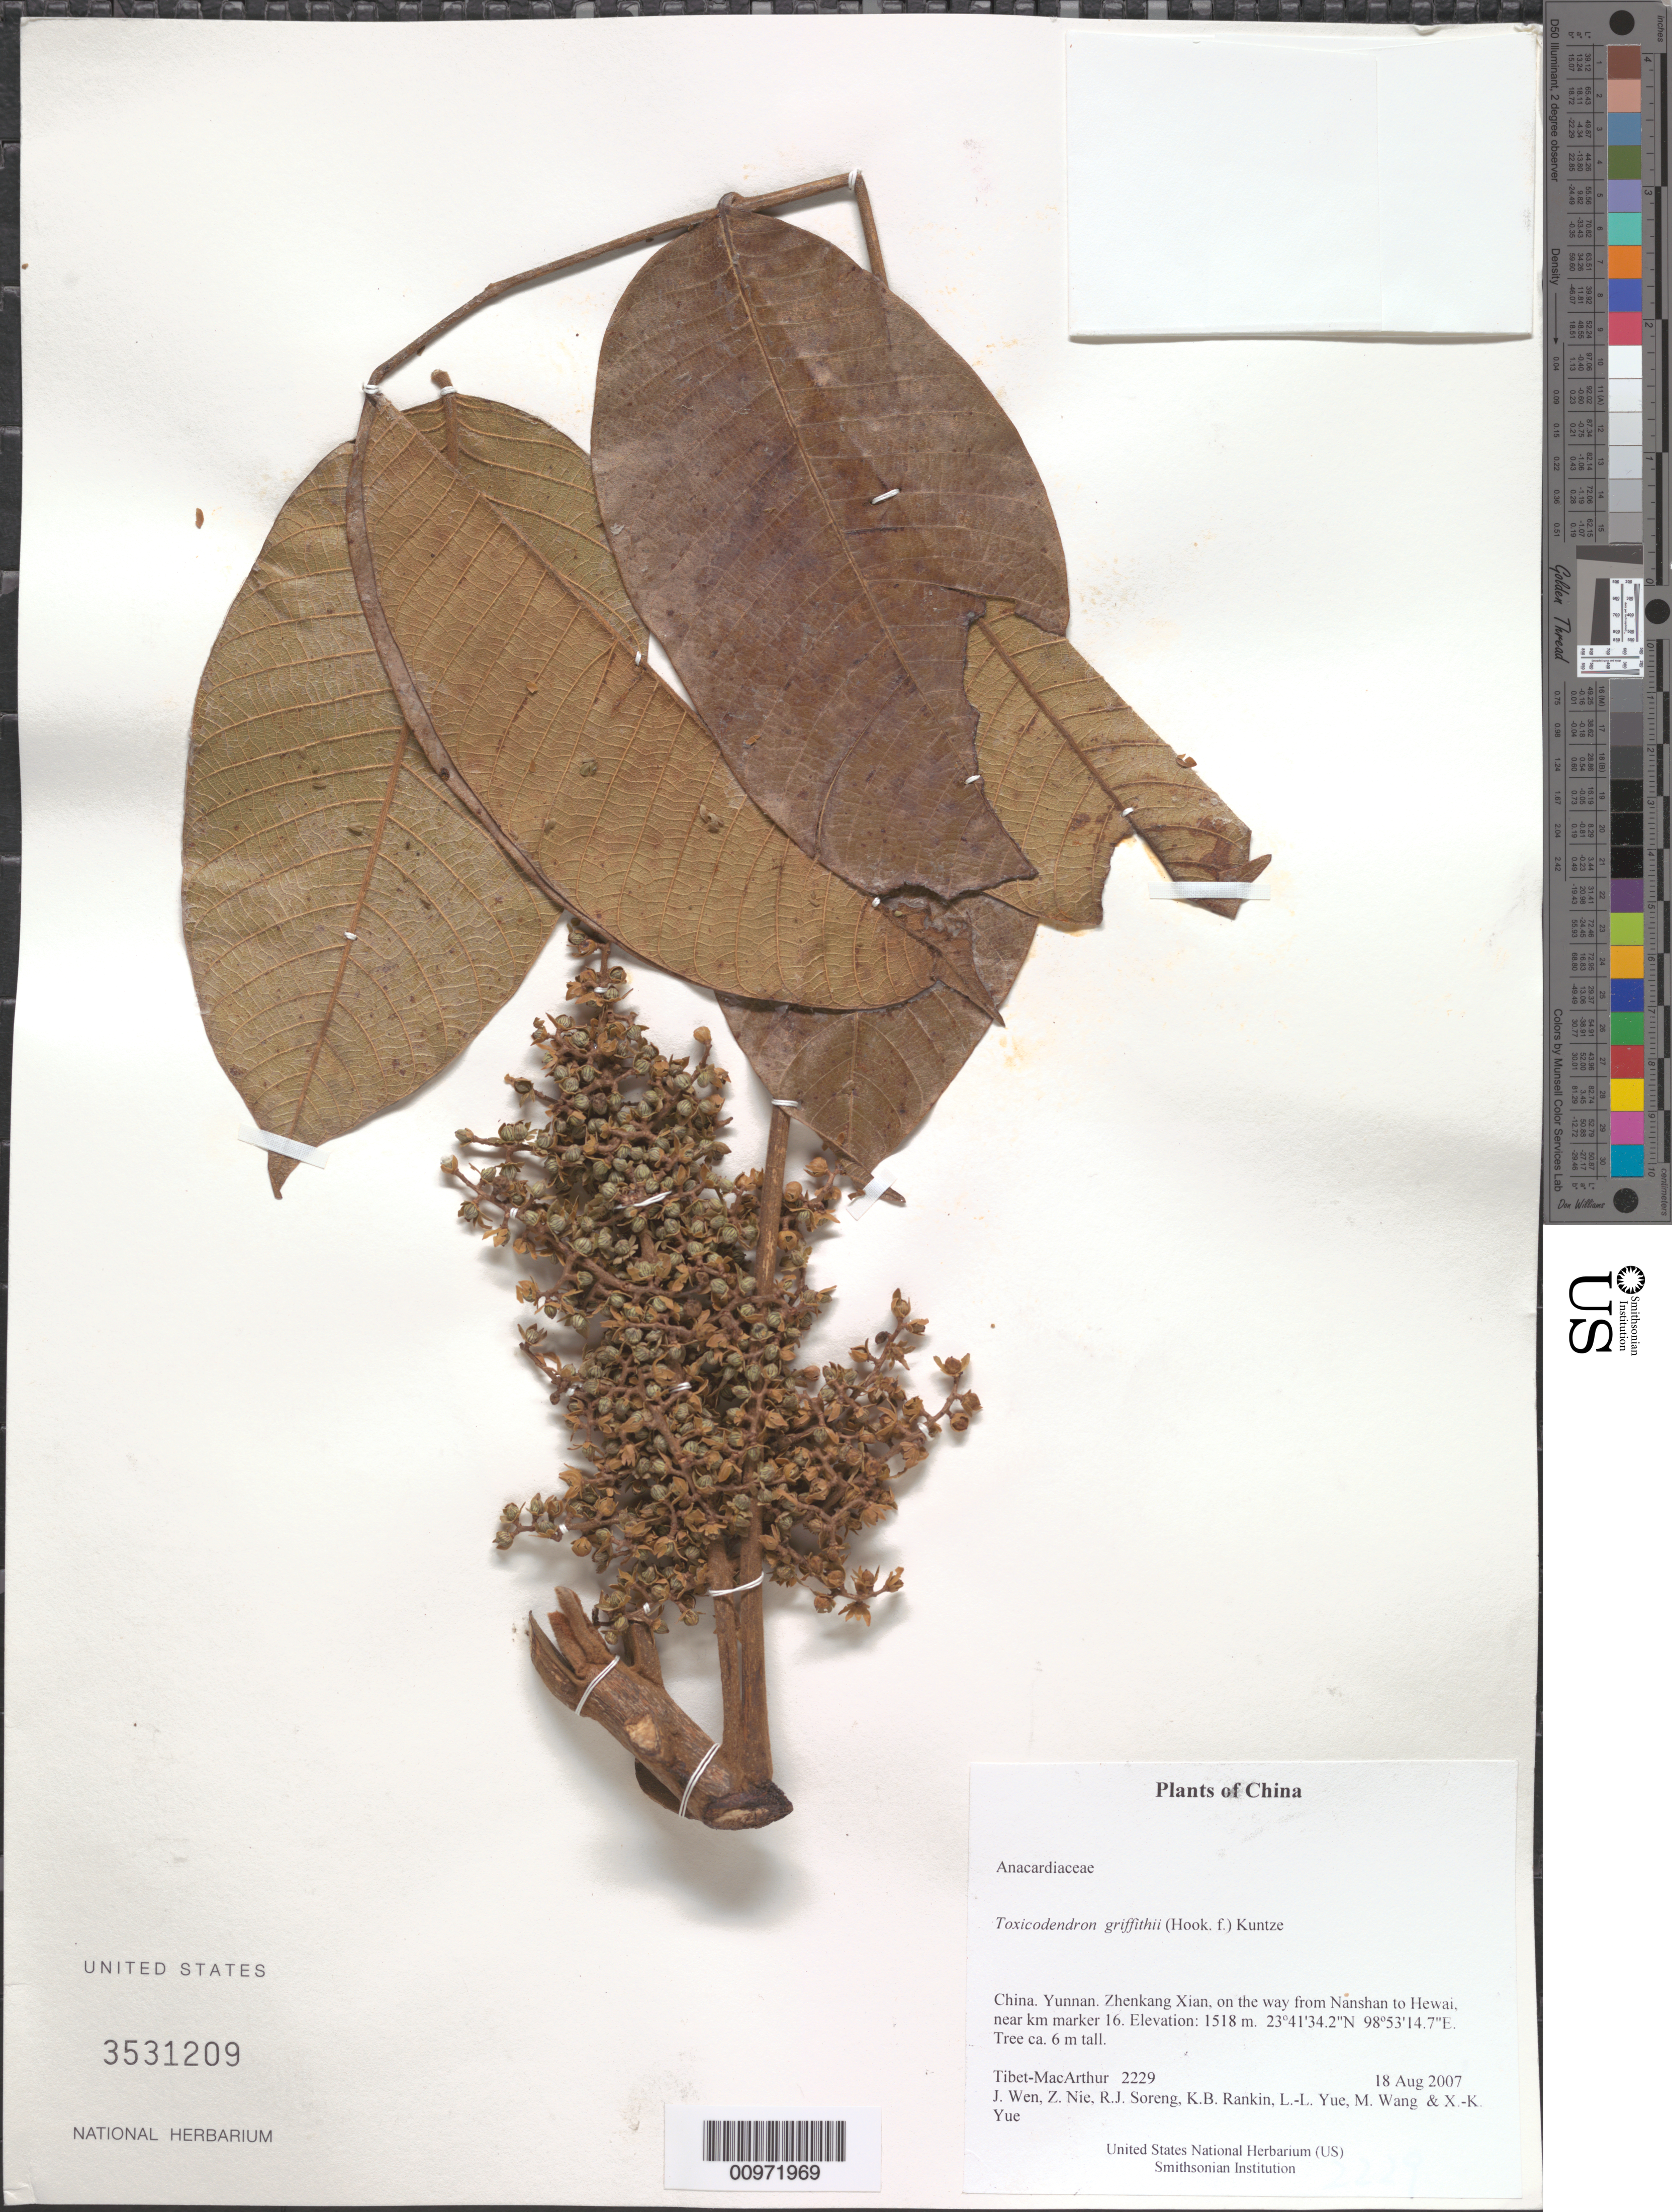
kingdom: Plantae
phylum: Tracheophyta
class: Magnoliopsida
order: Sapindales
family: Anacardiaceae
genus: Toxicodendron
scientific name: Toxicodendron griffithii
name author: (Hook. f.) Kuntze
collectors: Tibet-MacArthur, J. Wen, Z. Nie, R. J. Soreng, K. Rankin, L. Yue, M. Wang & X. Yue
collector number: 2229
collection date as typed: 18 Aug 2007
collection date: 2007-08-18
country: China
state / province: Yunnan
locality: Zhenkang Xian, on the way from Nanshan to Hewai, near km marker 16.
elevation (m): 1518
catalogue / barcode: US 3531209